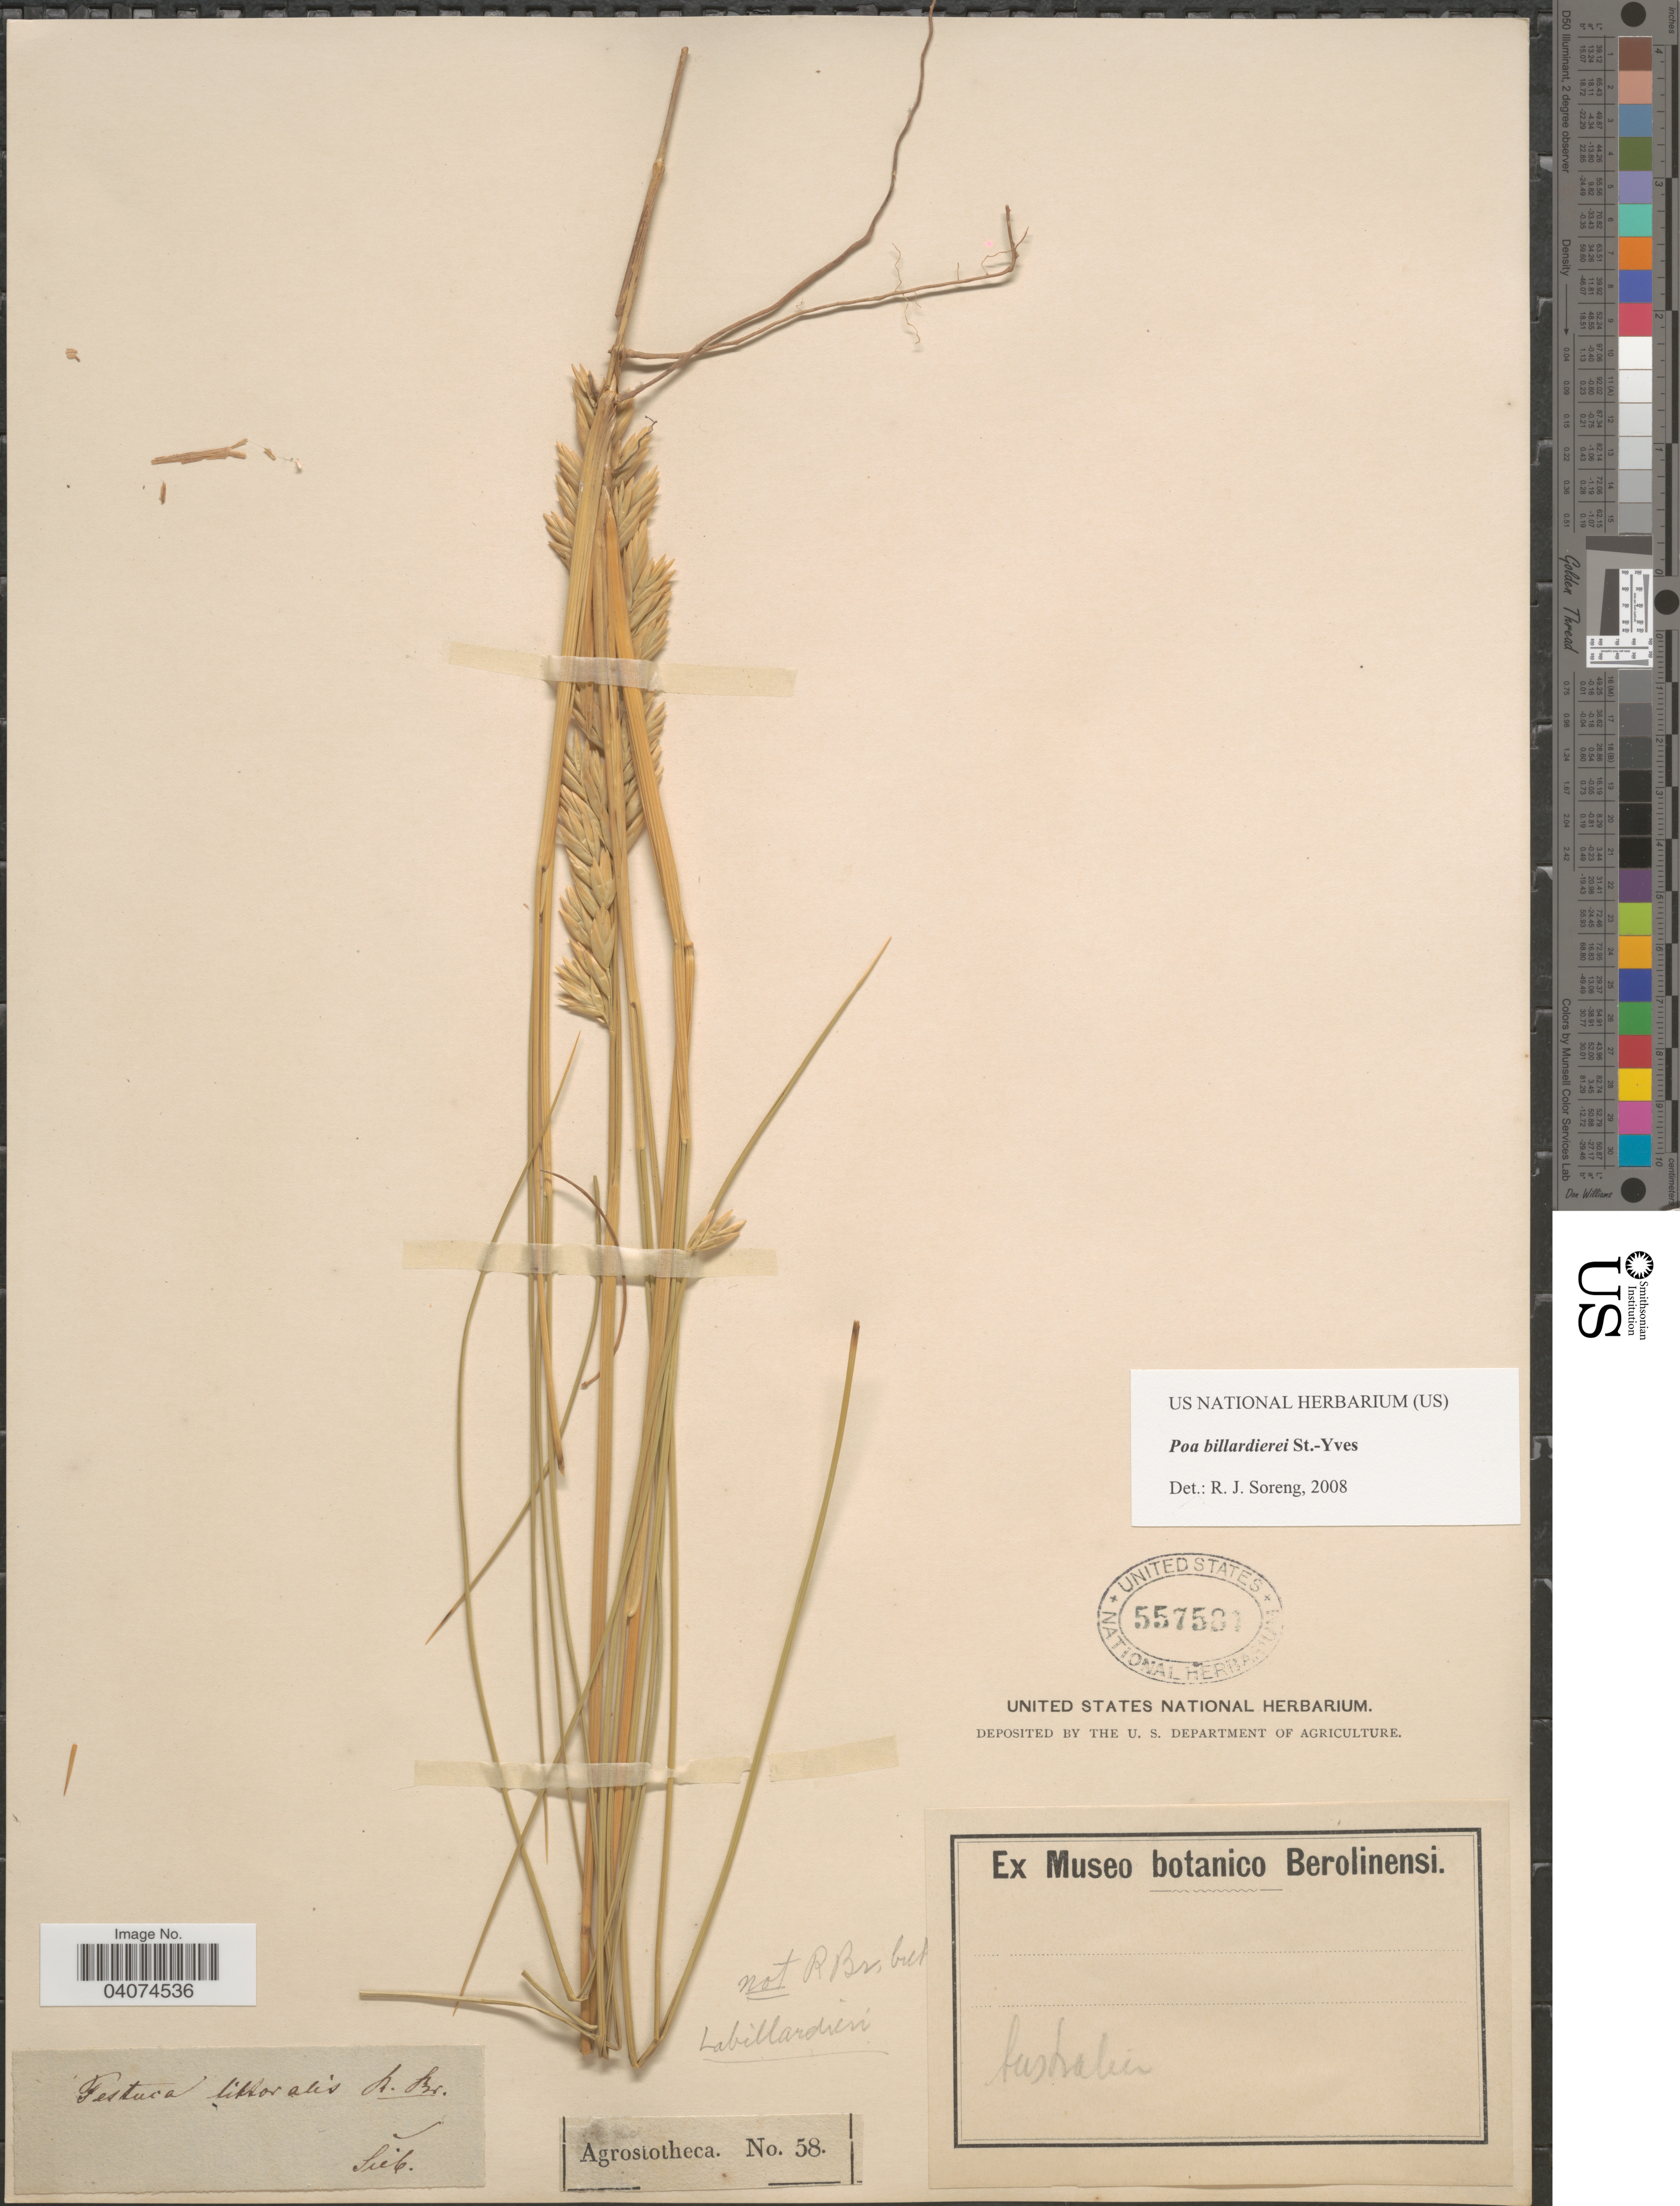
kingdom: Plantae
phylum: Tracheophyta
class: Liliopsida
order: Poales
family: Poaceae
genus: Poa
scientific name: Poa billardierei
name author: (Spreng.) St.-Yves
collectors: -- Sieber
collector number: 58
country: Australia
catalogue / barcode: US 557581